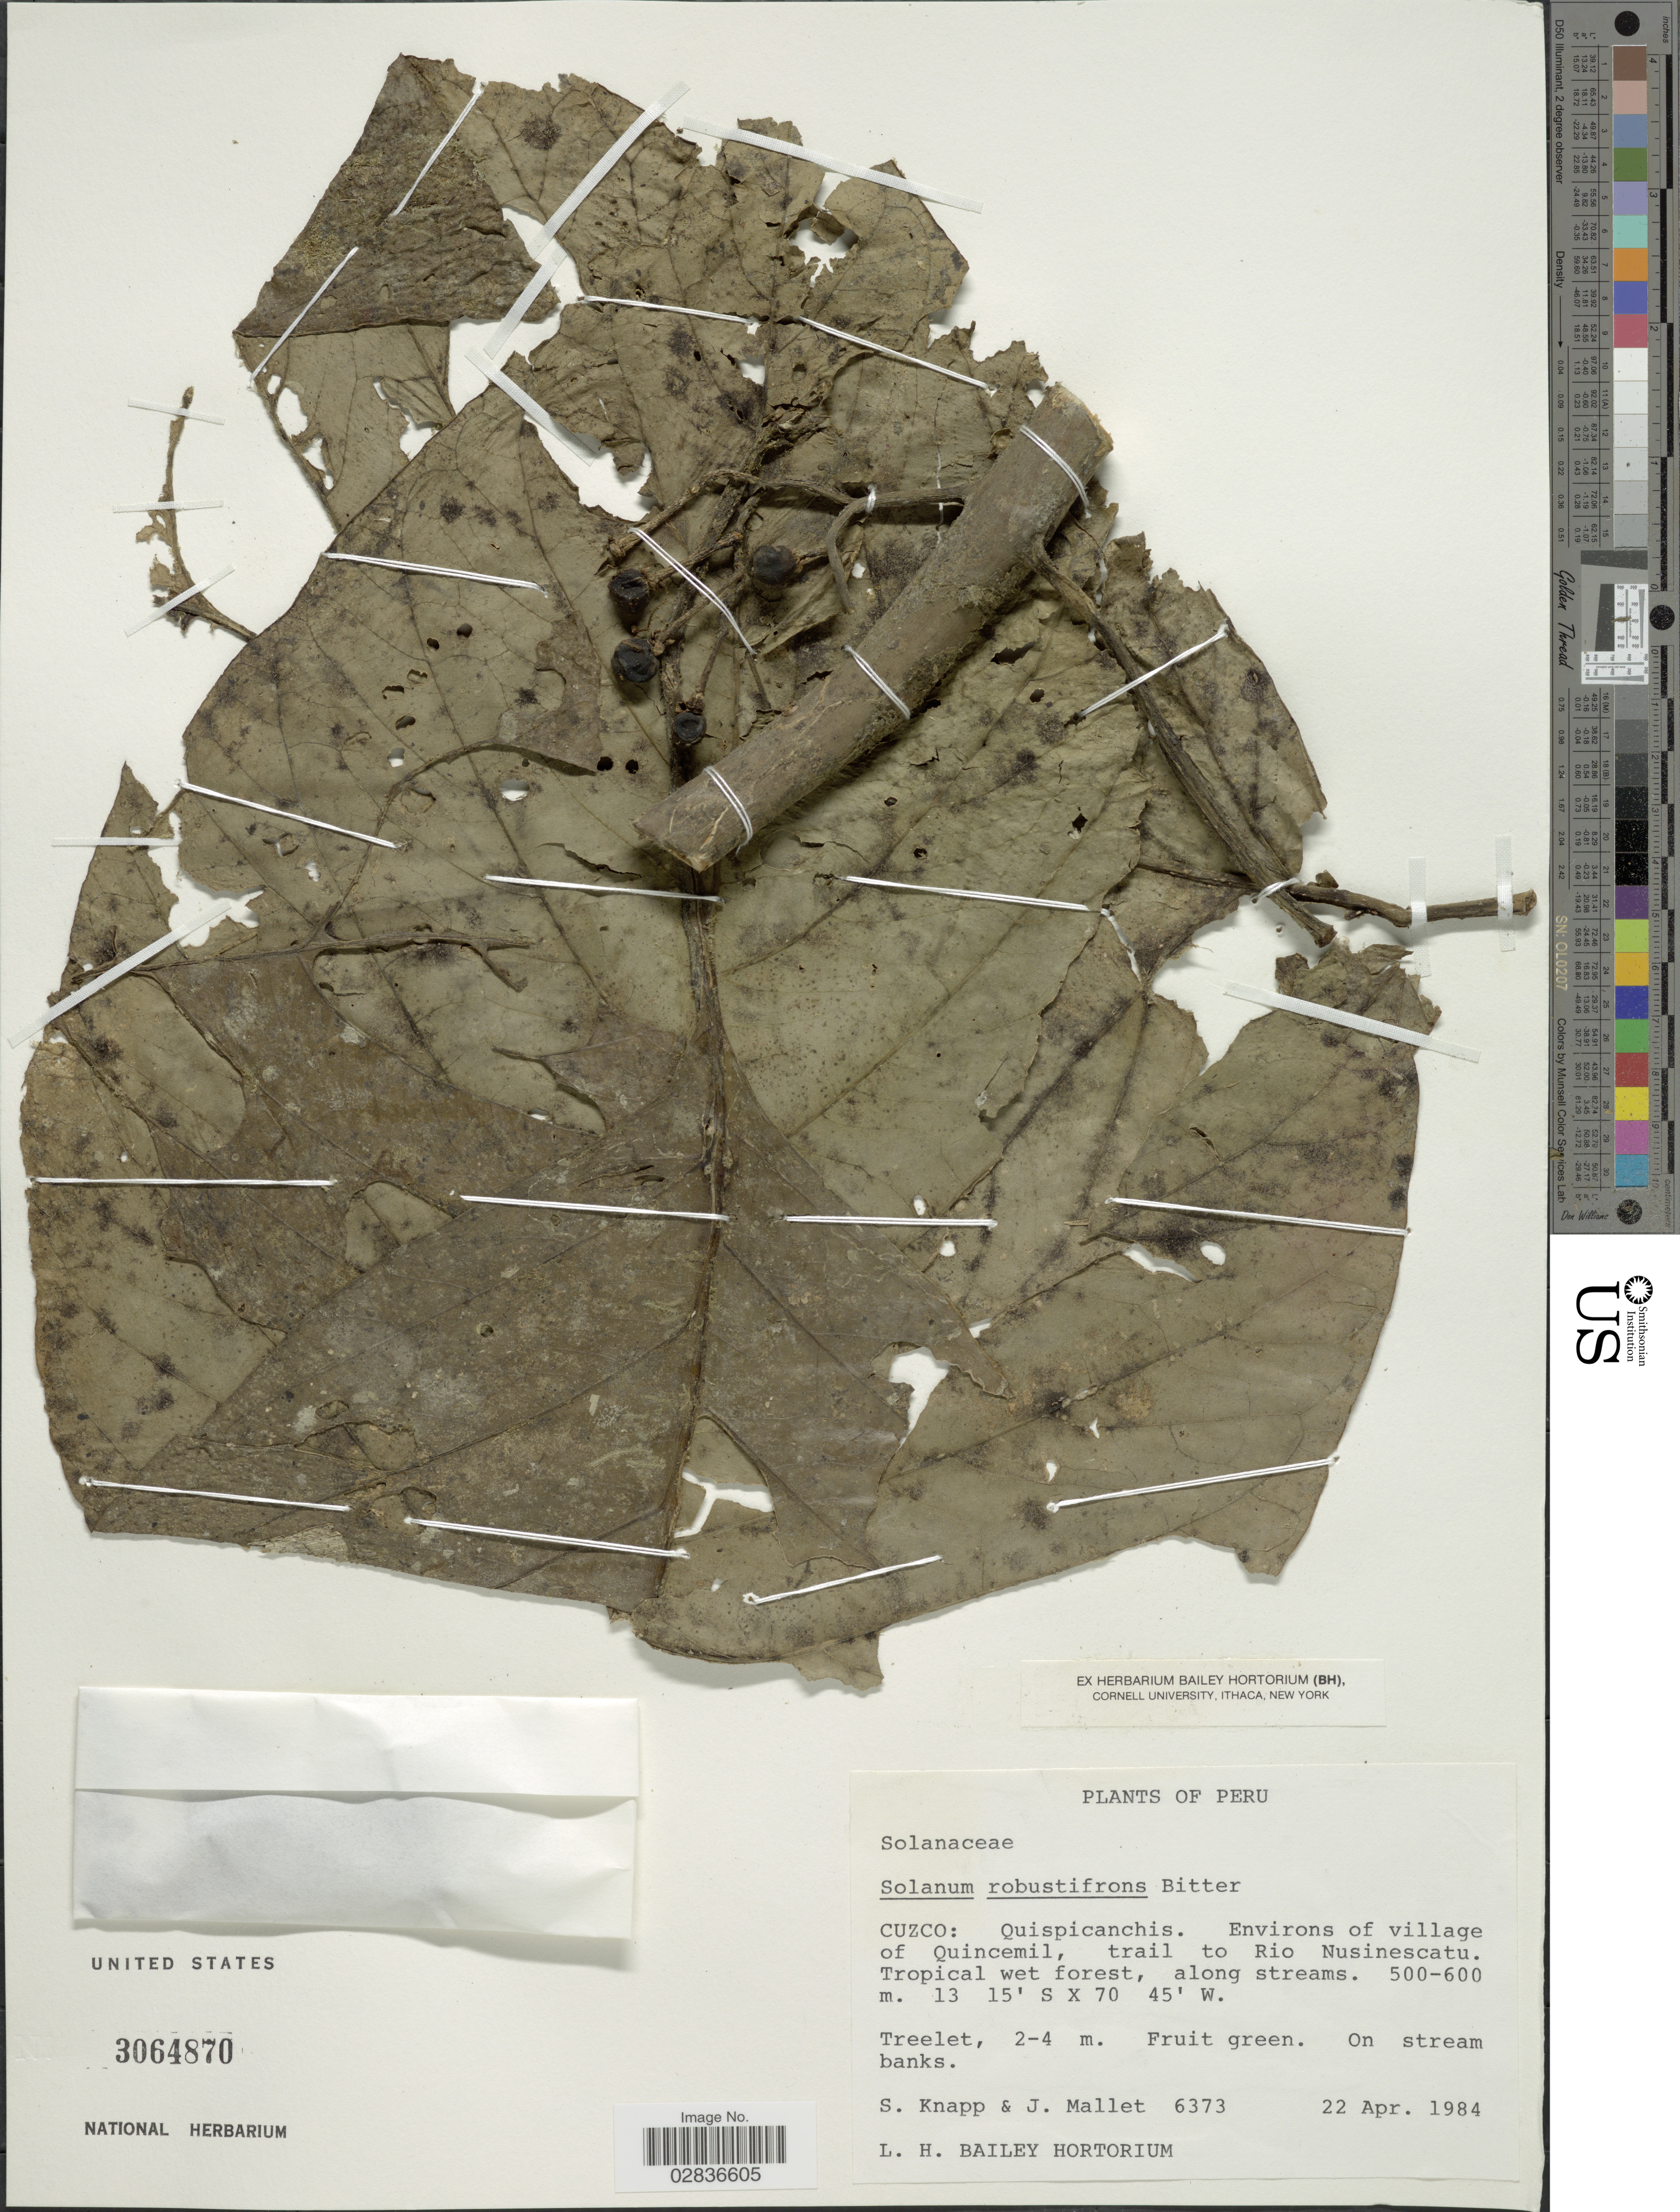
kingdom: Plantae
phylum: Tracheophyta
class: Magnoliopsida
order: Solanales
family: Solanaceae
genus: Solanum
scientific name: Solanum robustifrons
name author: Bitter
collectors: S. Knapp & J. Mallet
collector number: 6373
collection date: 1984-04-22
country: Peru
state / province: Cusco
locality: Cuzco: Quispicanchis. Environs of village of Quincemil, trail to Rio Nusinescatu.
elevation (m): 500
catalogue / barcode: US 3064870